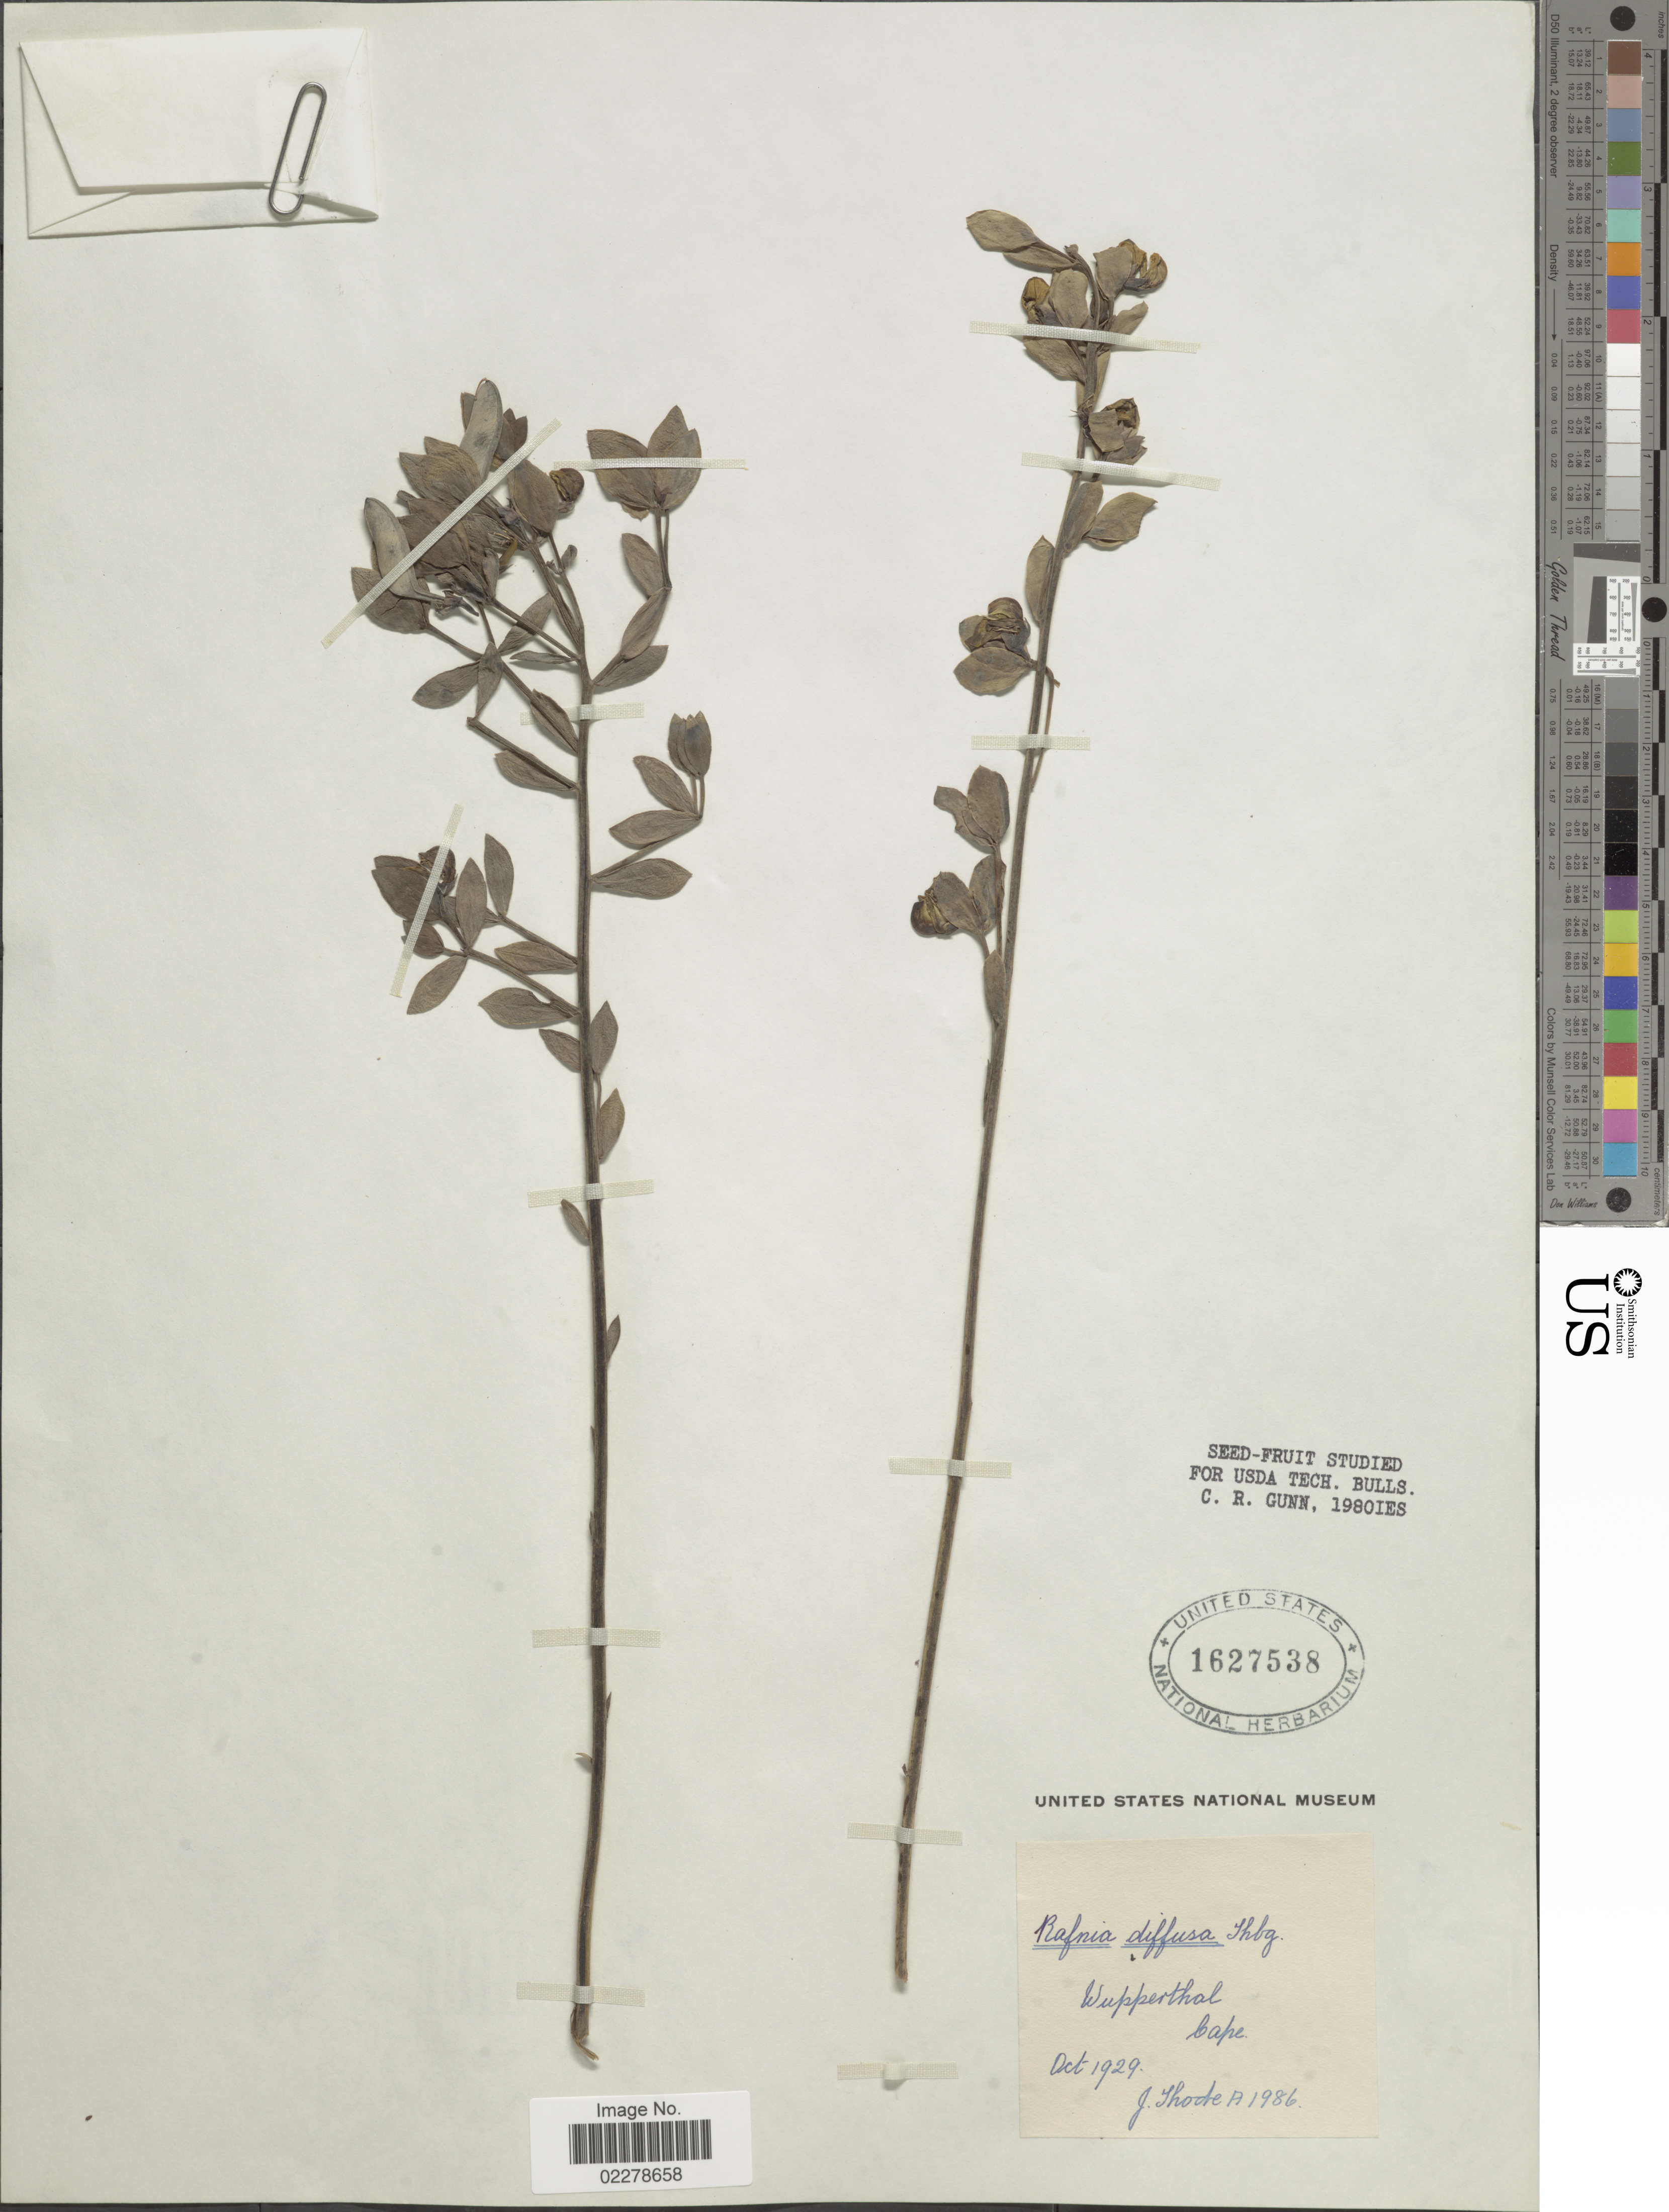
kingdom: Plantae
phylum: Tracheophyta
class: Magnoliopsida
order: Fabales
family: Fabaceae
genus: Rafnia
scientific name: Rafnia diffusa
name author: Thunb.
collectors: J. Thode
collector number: A1986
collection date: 1929-10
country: South Africa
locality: Wupperthal. Cape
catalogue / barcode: US 1627538